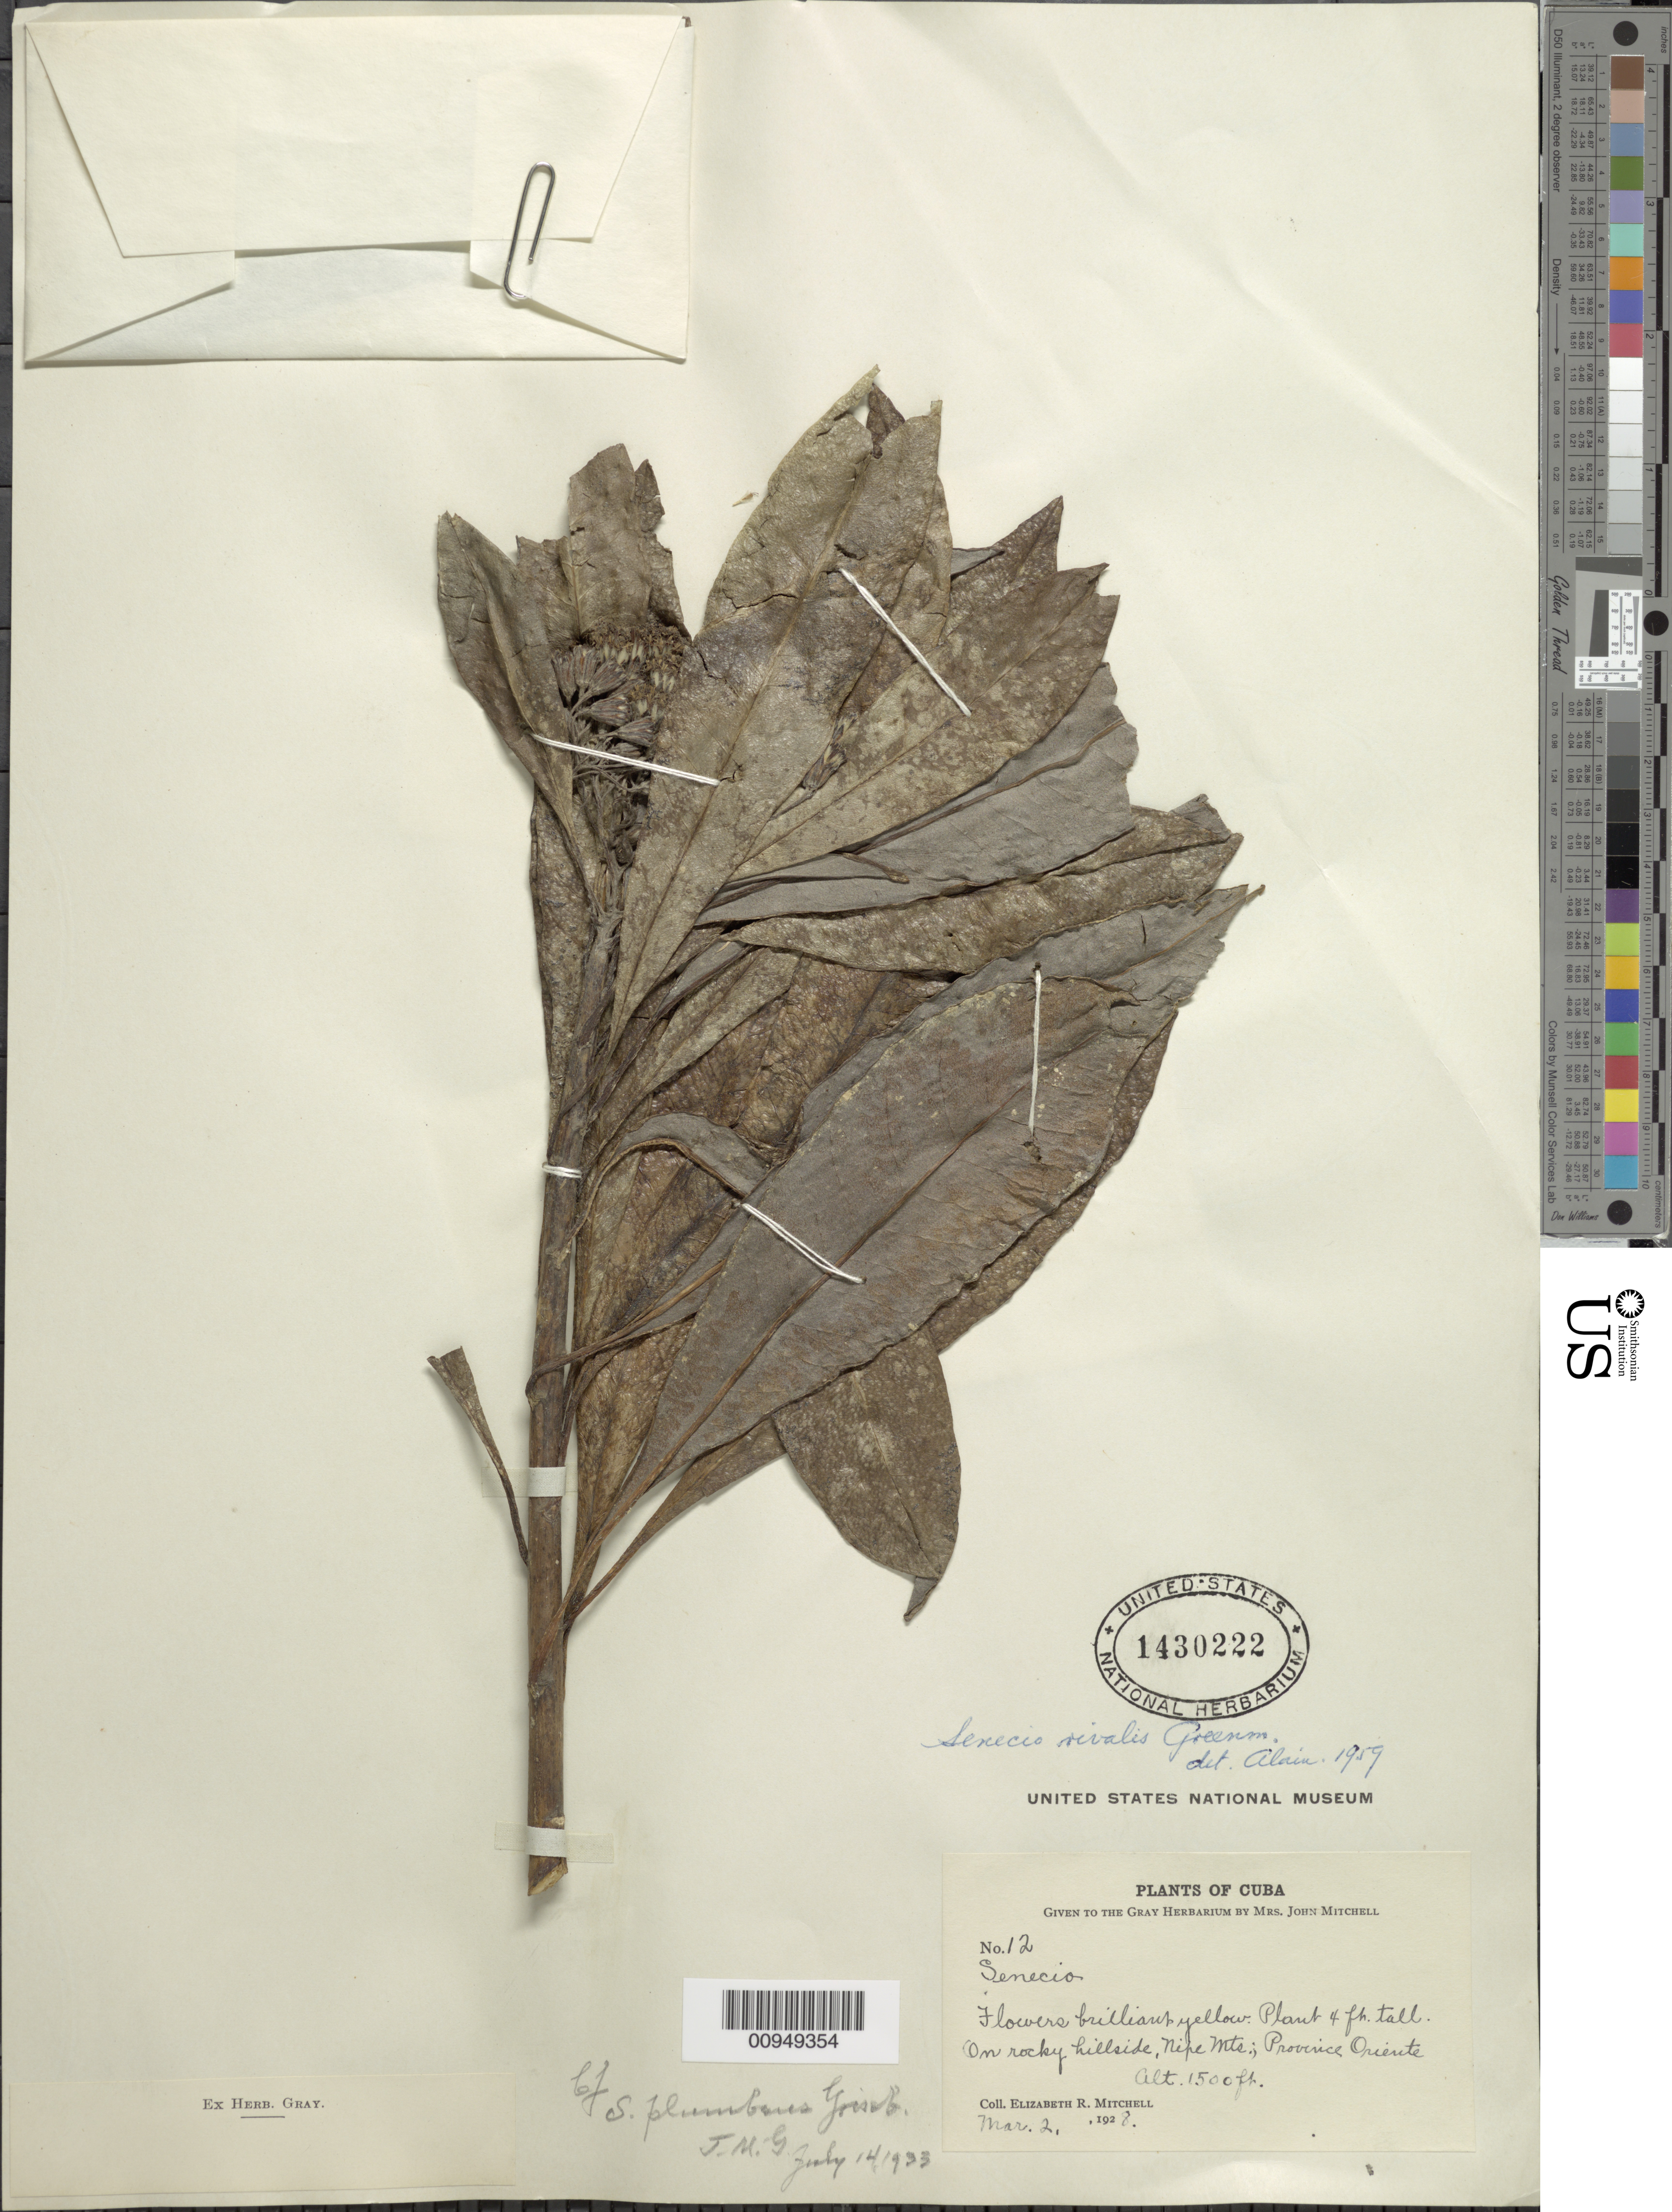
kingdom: Plantae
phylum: Tracheophyta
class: Magnoliopsida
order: Asterales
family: Asteraceae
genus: Senecio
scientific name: Senecio rivalis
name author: Greenm.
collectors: E. Mitchell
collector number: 12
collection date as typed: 02 Mar 1928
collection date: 1928-03-02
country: Cuba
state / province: Holguín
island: Cuba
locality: hillside, Nipe Mountains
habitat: On rocky hillside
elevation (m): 1500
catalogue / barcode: US 1430222